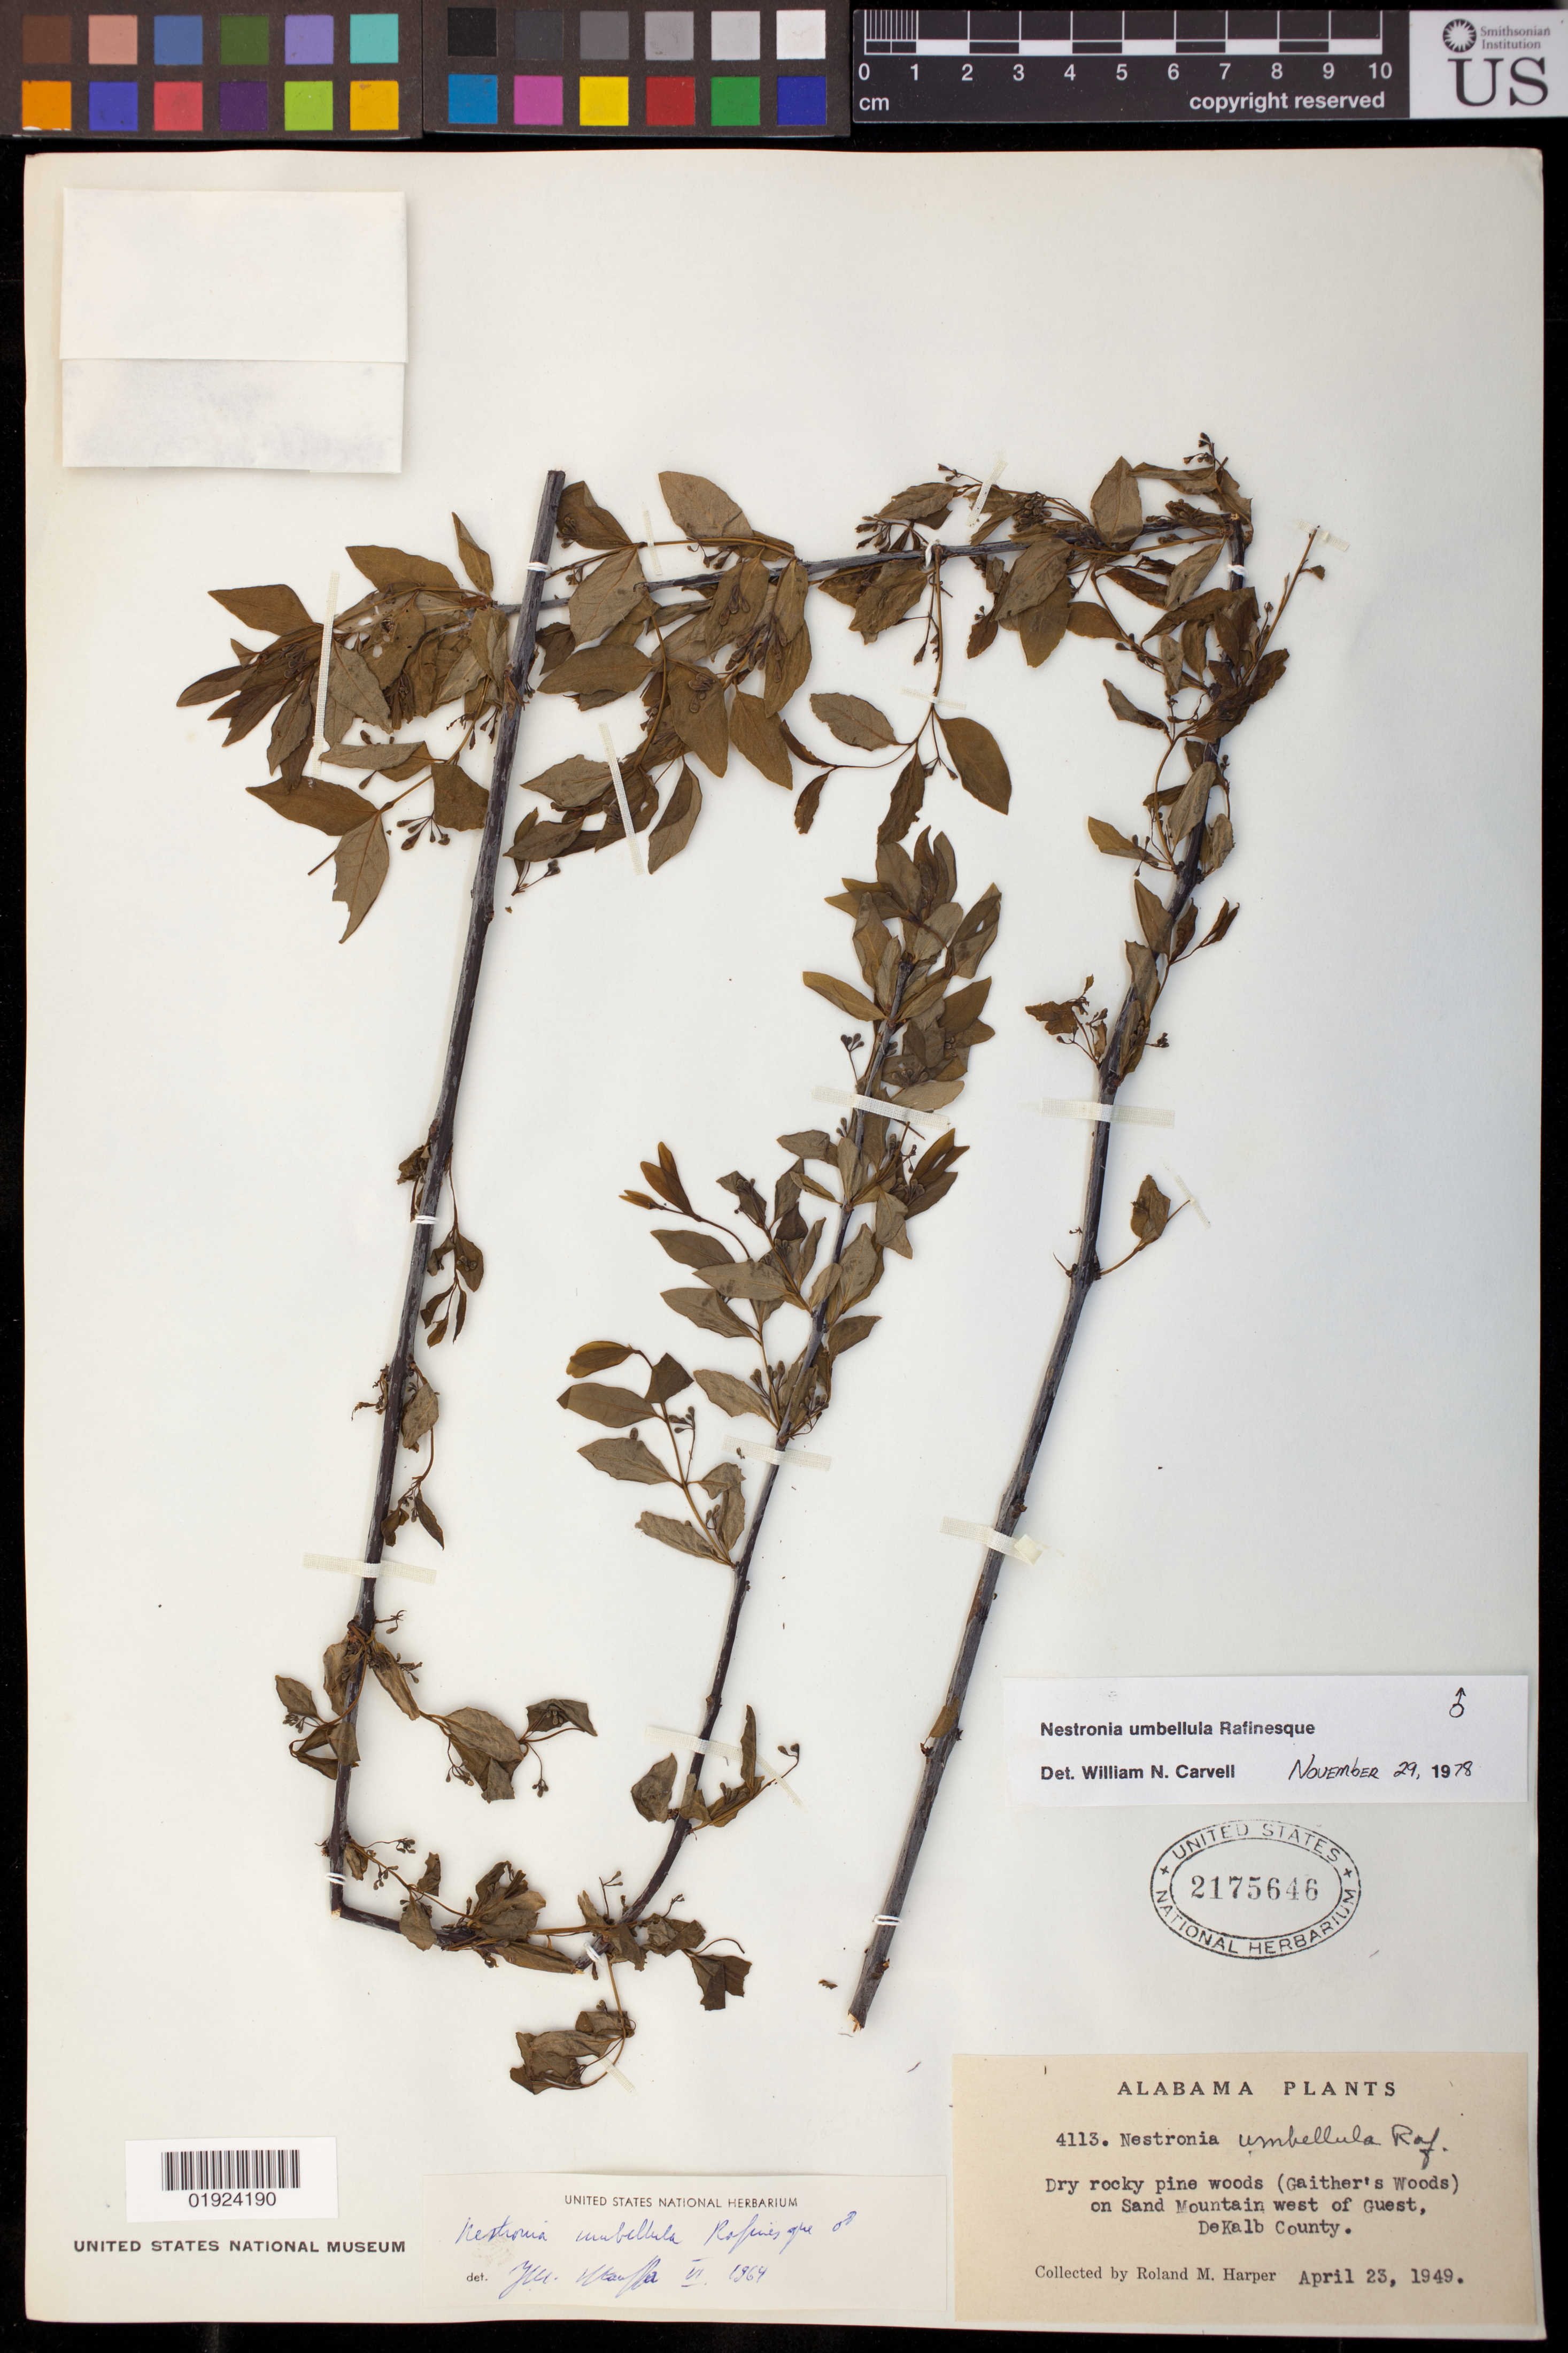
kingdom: Plantae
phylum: Tracheophyta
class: Magnoliopsida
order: Santalales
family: Santalaceae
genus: Nestronia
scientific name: Nestronia umbellula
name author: Raf.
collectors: R. M. Harper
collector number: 4113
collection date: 1949-04-23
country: United States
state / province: Alabama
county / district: DeKalb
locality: Gaither's Woods, on Sand Mountain west of Guest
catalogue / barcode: US 2175646